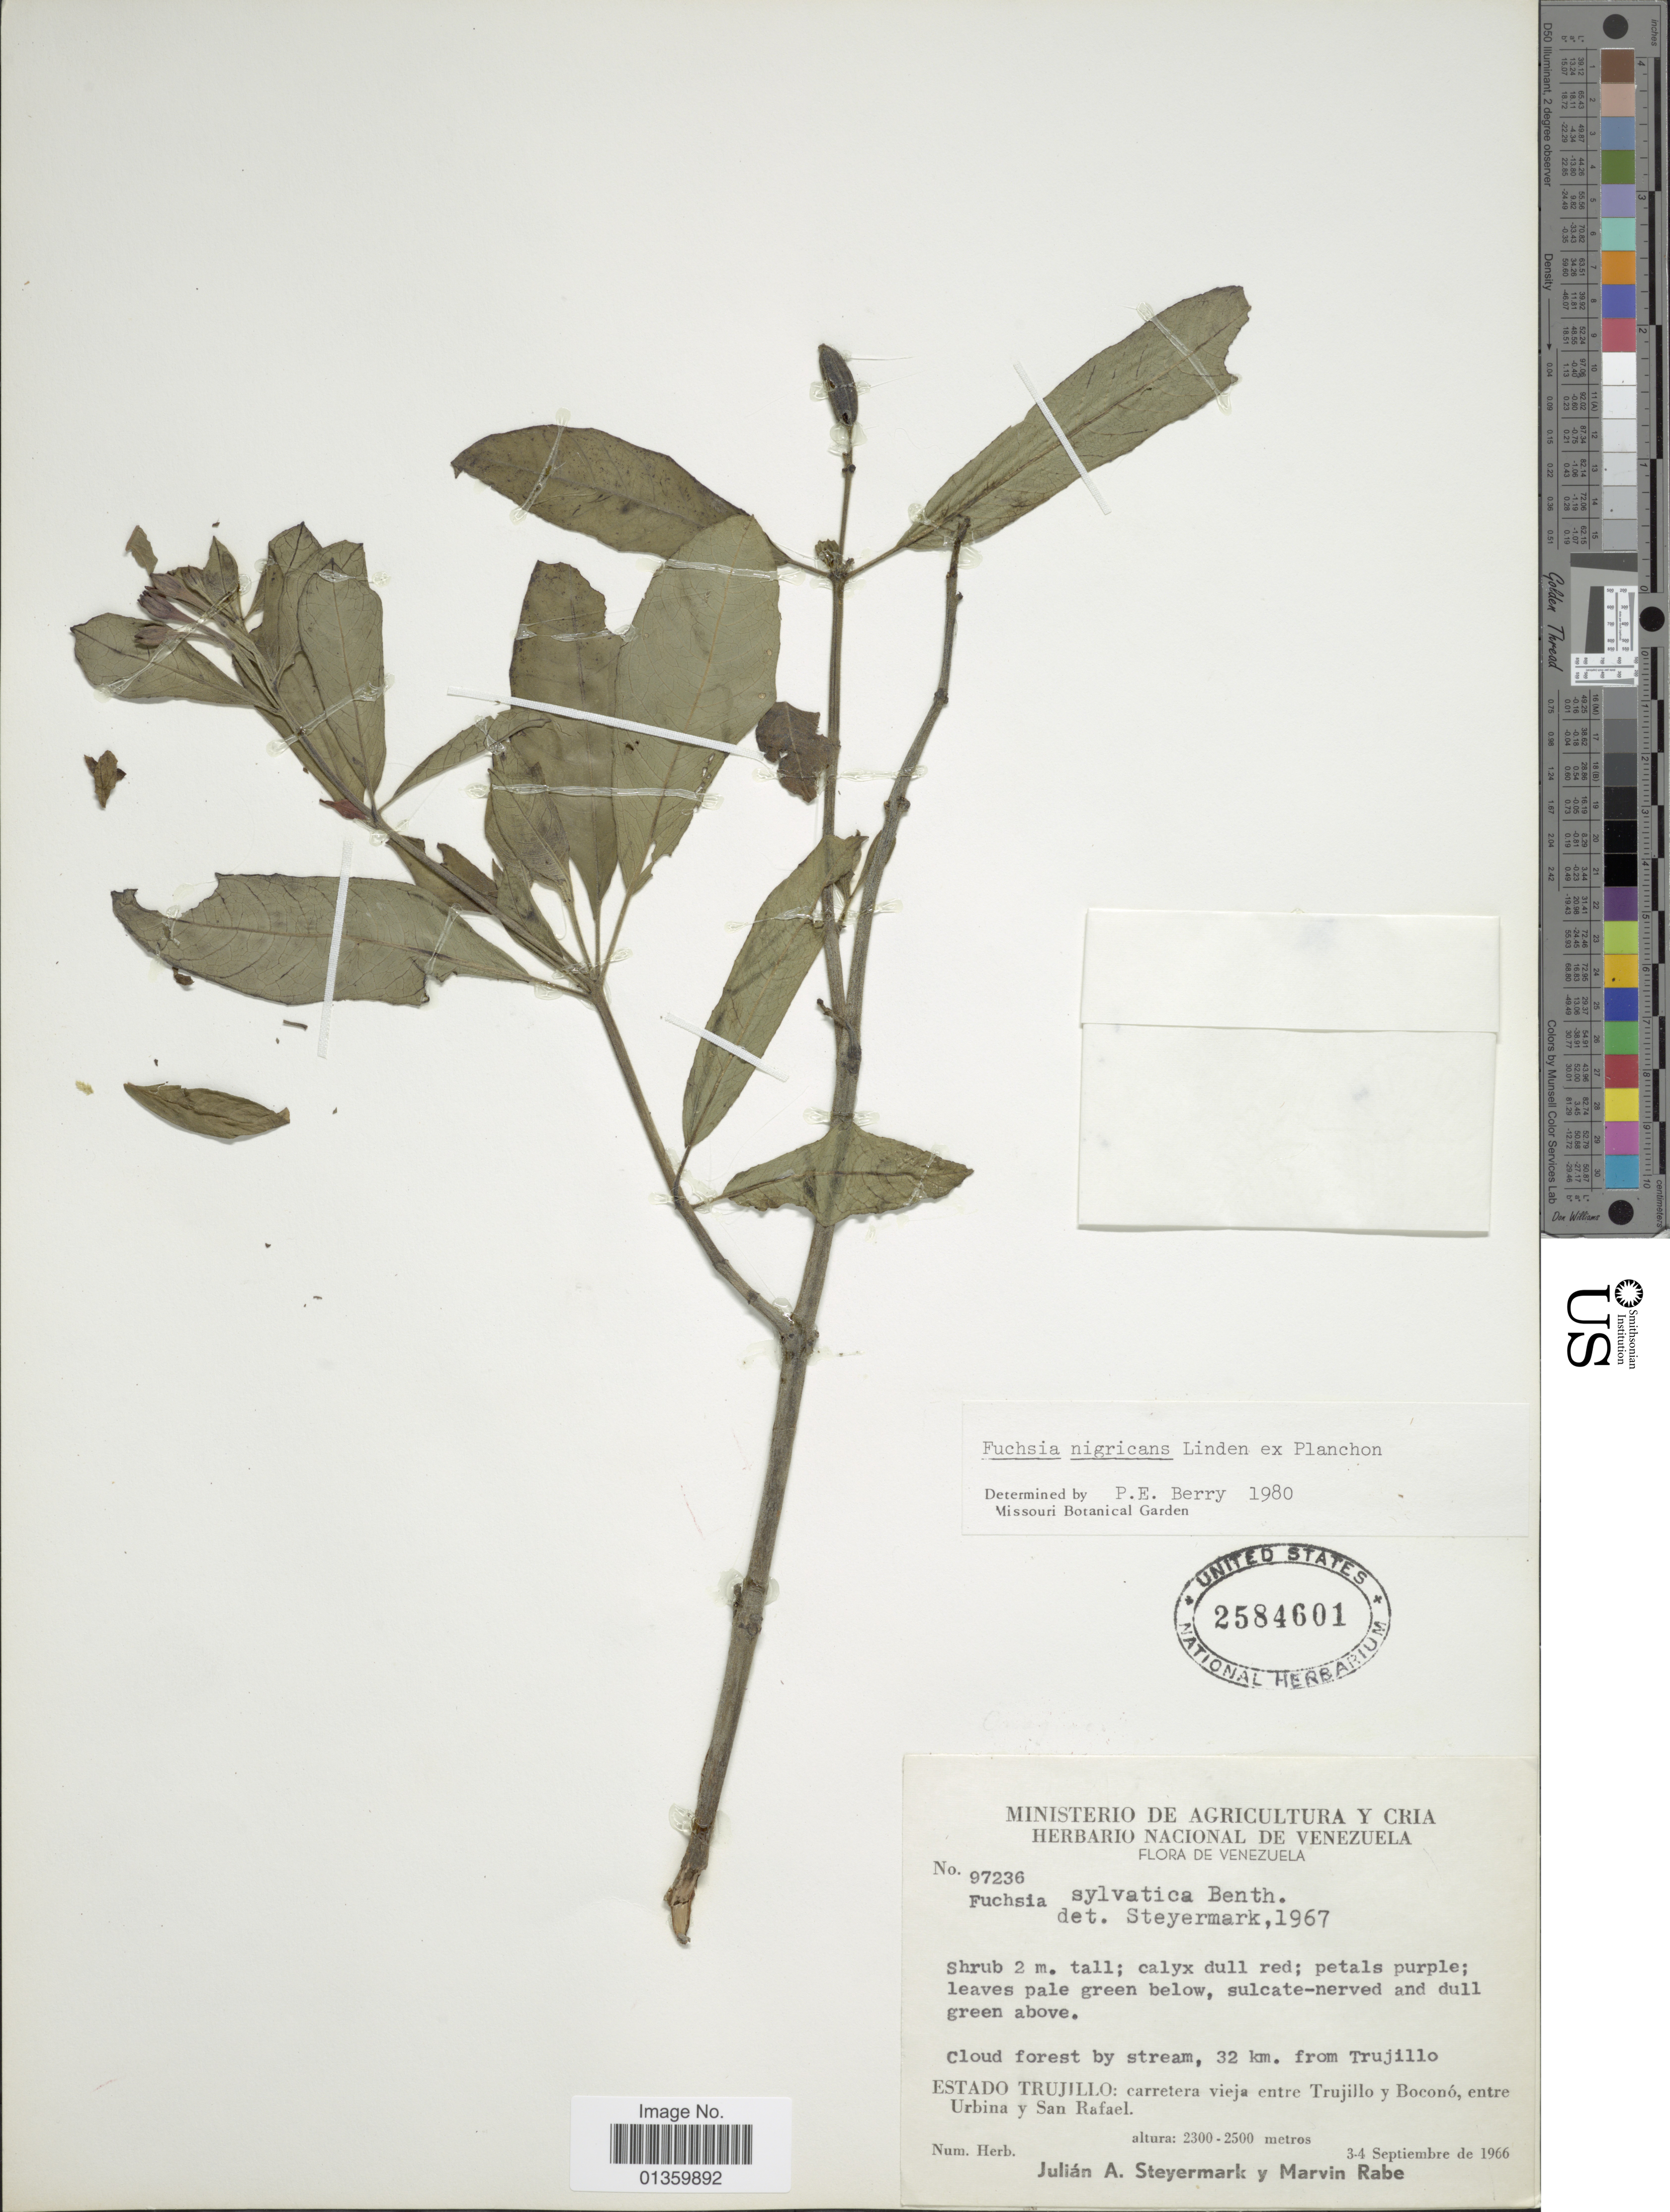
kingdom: Plantae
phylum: Tracheophyta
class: Magnoliopsida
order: Myrtales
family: Onagraceae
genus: Fuchsia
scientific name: Fuchsia nigricans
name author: Linden ex Planch.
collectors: J. Steyermark & M. Rabe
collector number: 97236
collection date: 1966-09-03/1966-09-04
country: Venezuela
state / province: Trujillo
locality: Cloud forest by stream, 32 km. from Trujillo, Carretera vieja entre Trujillo y Boconó, entre Urbina y San Rafael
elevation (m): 2300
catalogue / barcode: US 2584601